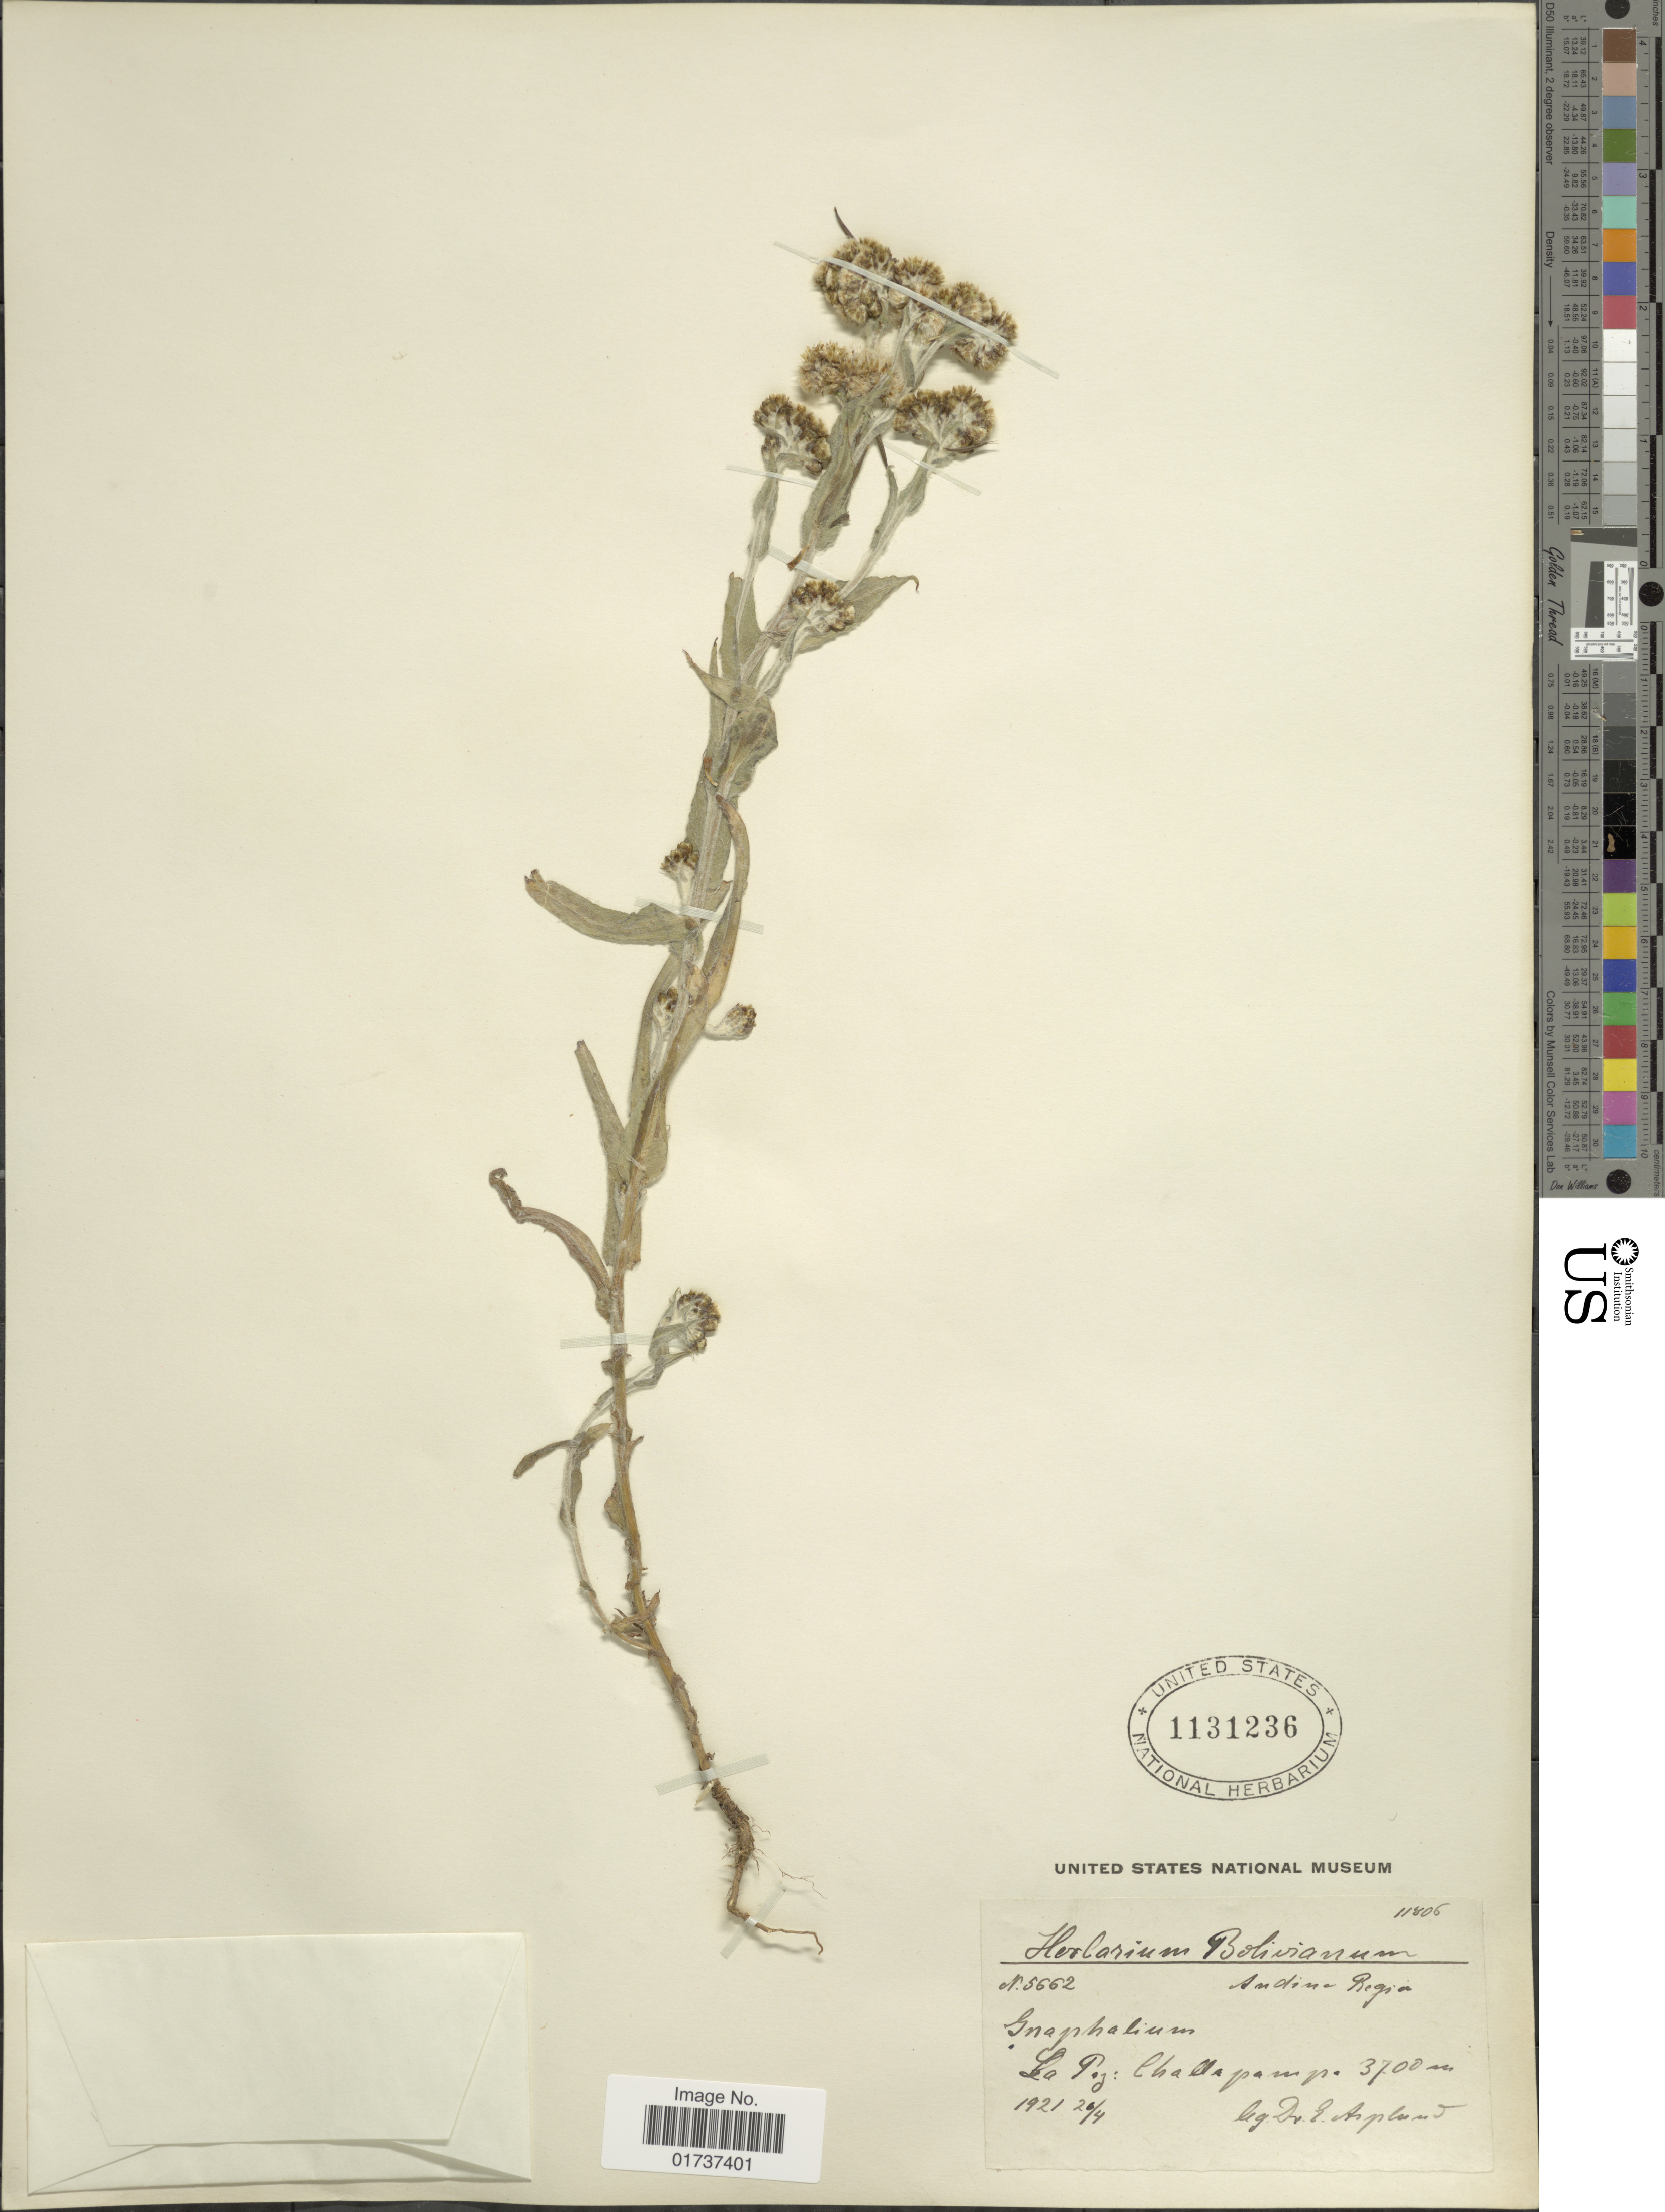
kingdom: Plantae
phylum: Tracheophyta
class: Magnoliopsida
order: Asterales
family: Asteraceae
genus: Gnaphalium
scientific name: Gnaphalium sp.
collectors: E. Asplund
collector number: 5662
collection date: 1921-04-20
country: Bolivia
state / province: La Paz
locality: Anodina Region, La Paz: Challapamp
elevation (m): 3700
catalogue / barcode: US 1131236